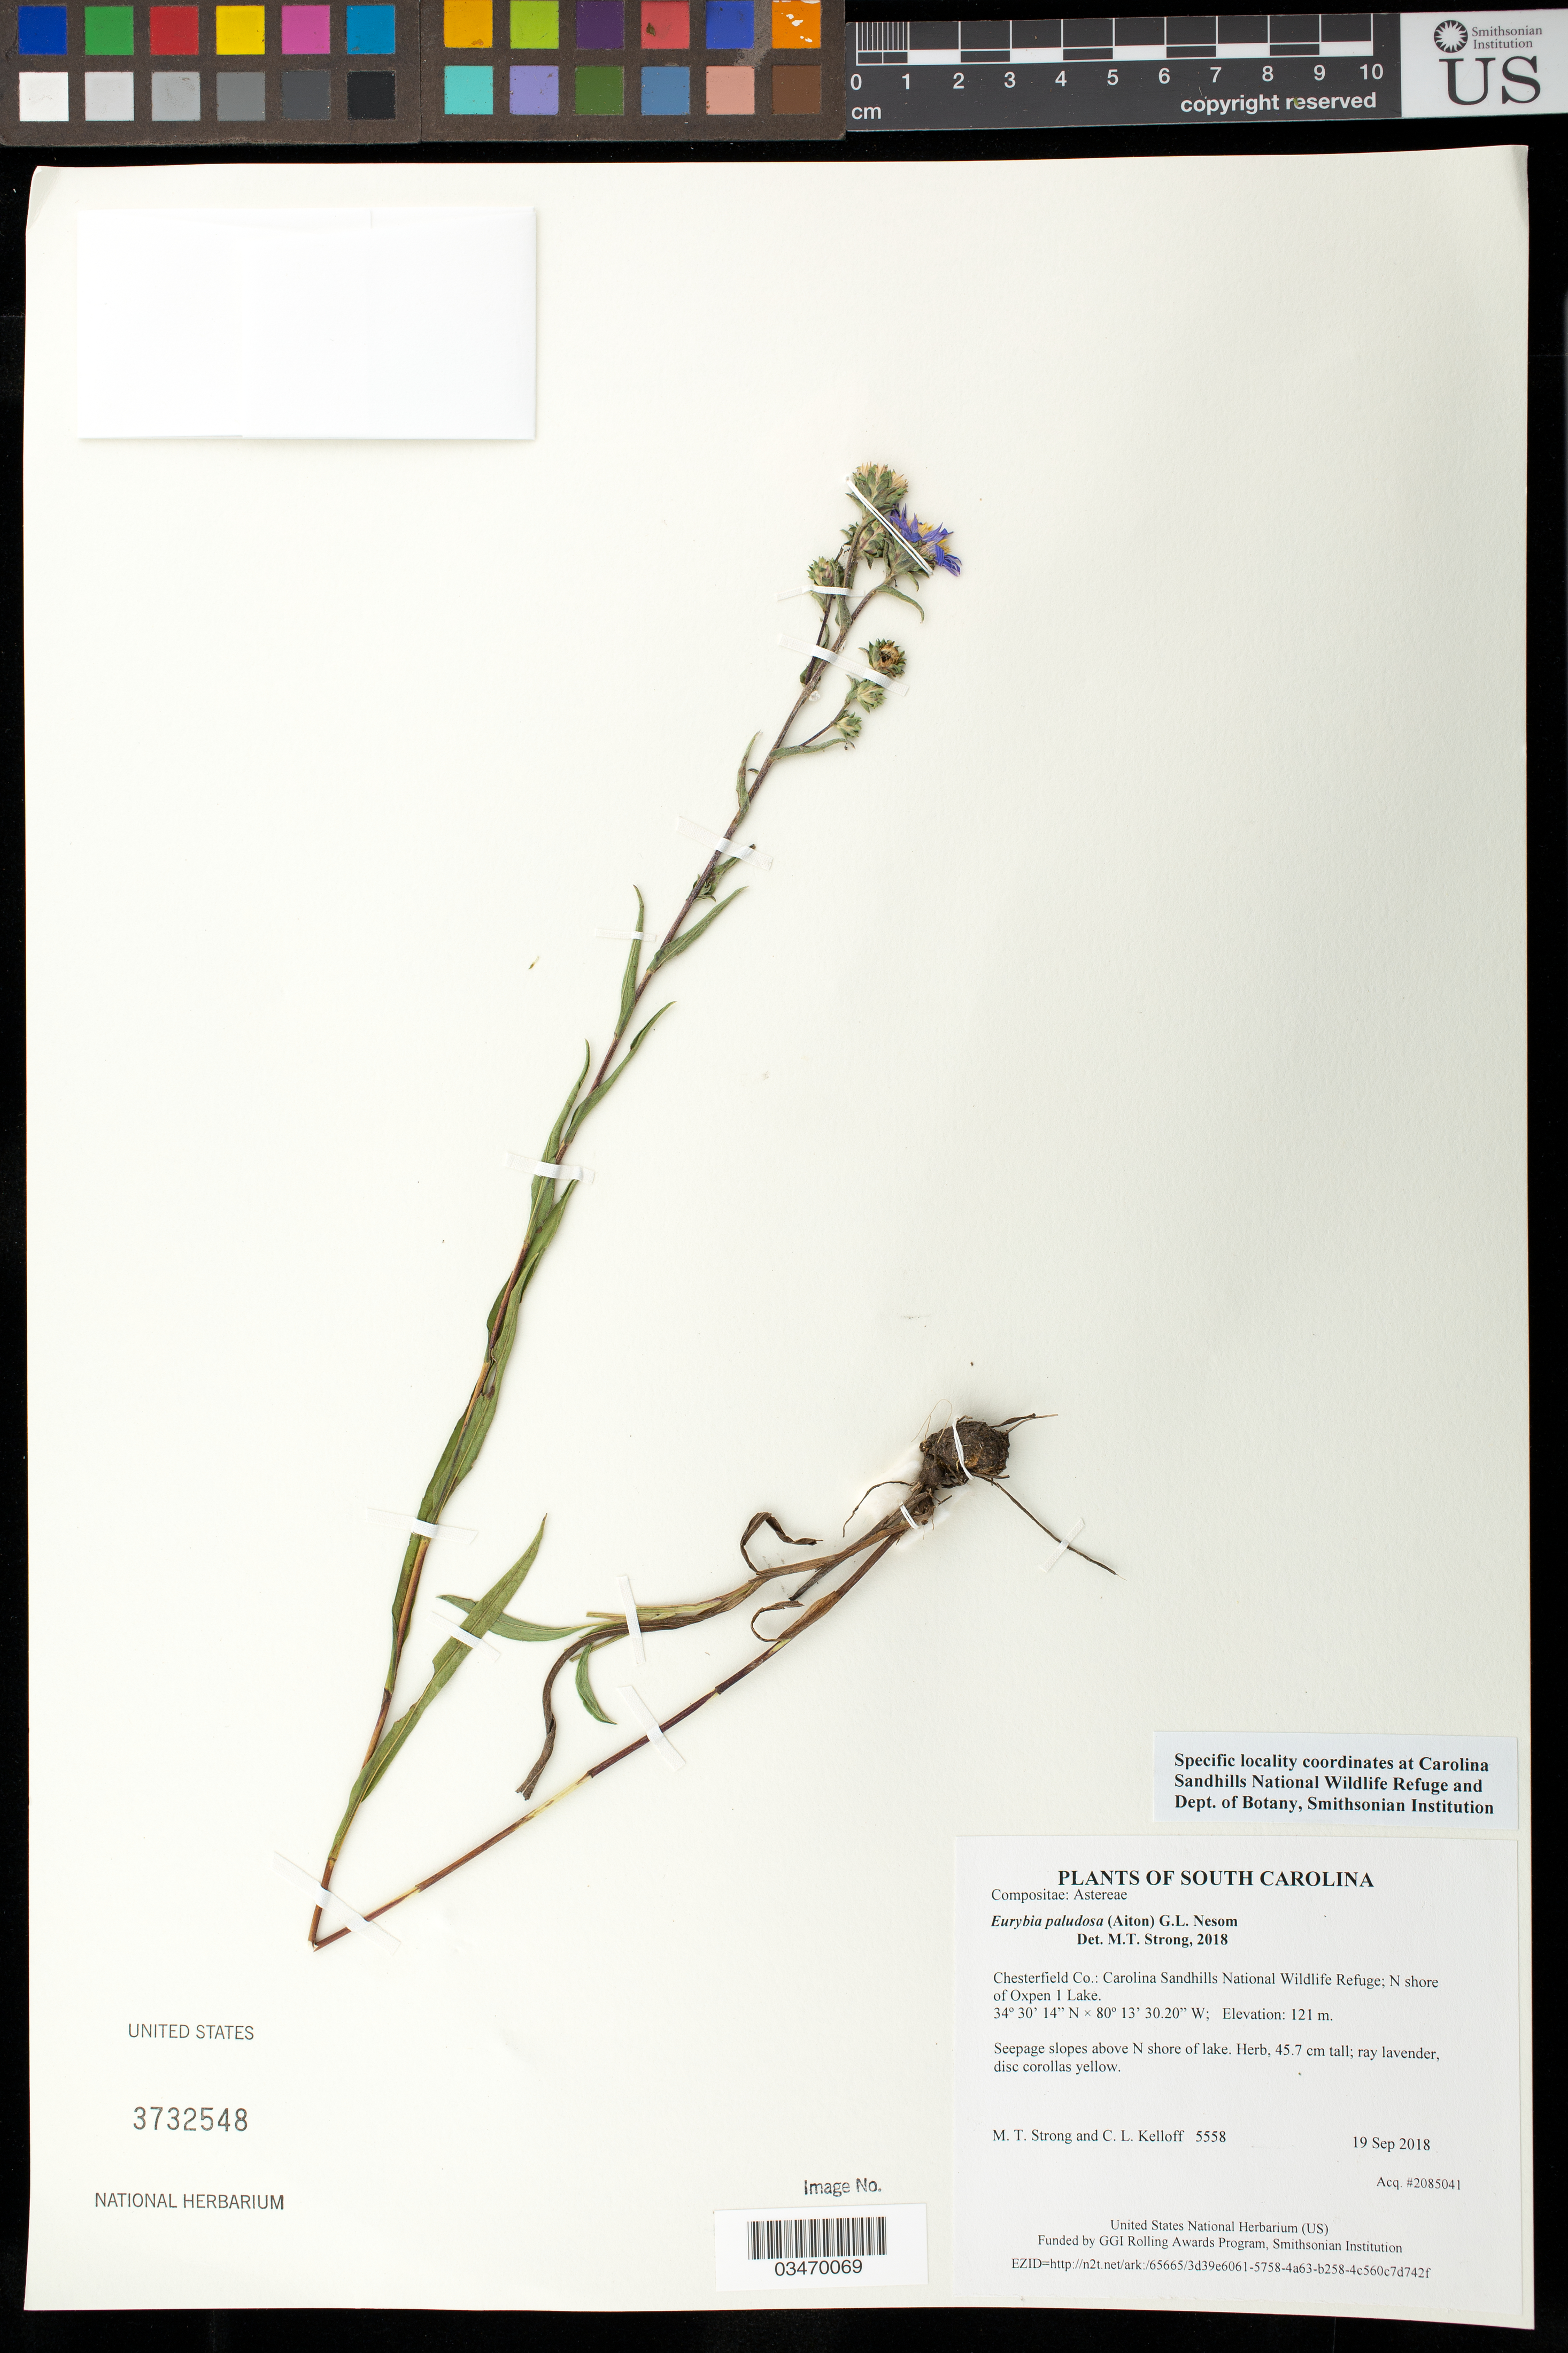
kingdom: Plantae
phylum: Tracheophyta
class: Magnoliopsida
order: Asterales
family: Asteraceae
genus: Eurybia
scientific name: Eurybia paludosa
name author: (Aiton) G.L. Nesom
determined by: Strong, M. T., (US), Smithsonian Institution - National Museum of Natural History (UNITED STATES)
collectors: M. T. Strong & C. L. Kelloff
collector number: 5558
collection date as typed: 19 Sep 2018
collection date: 2018-09-19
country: United States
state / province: South Carolina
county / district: Chesterfield Co.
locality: Carolina Sandhills National Wildlife Refuge; N shore of Oxpen 1 Lake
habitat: Seepage slopes above N shore of Oxpen 1 Lake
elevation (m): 121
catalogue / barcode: US 3732548